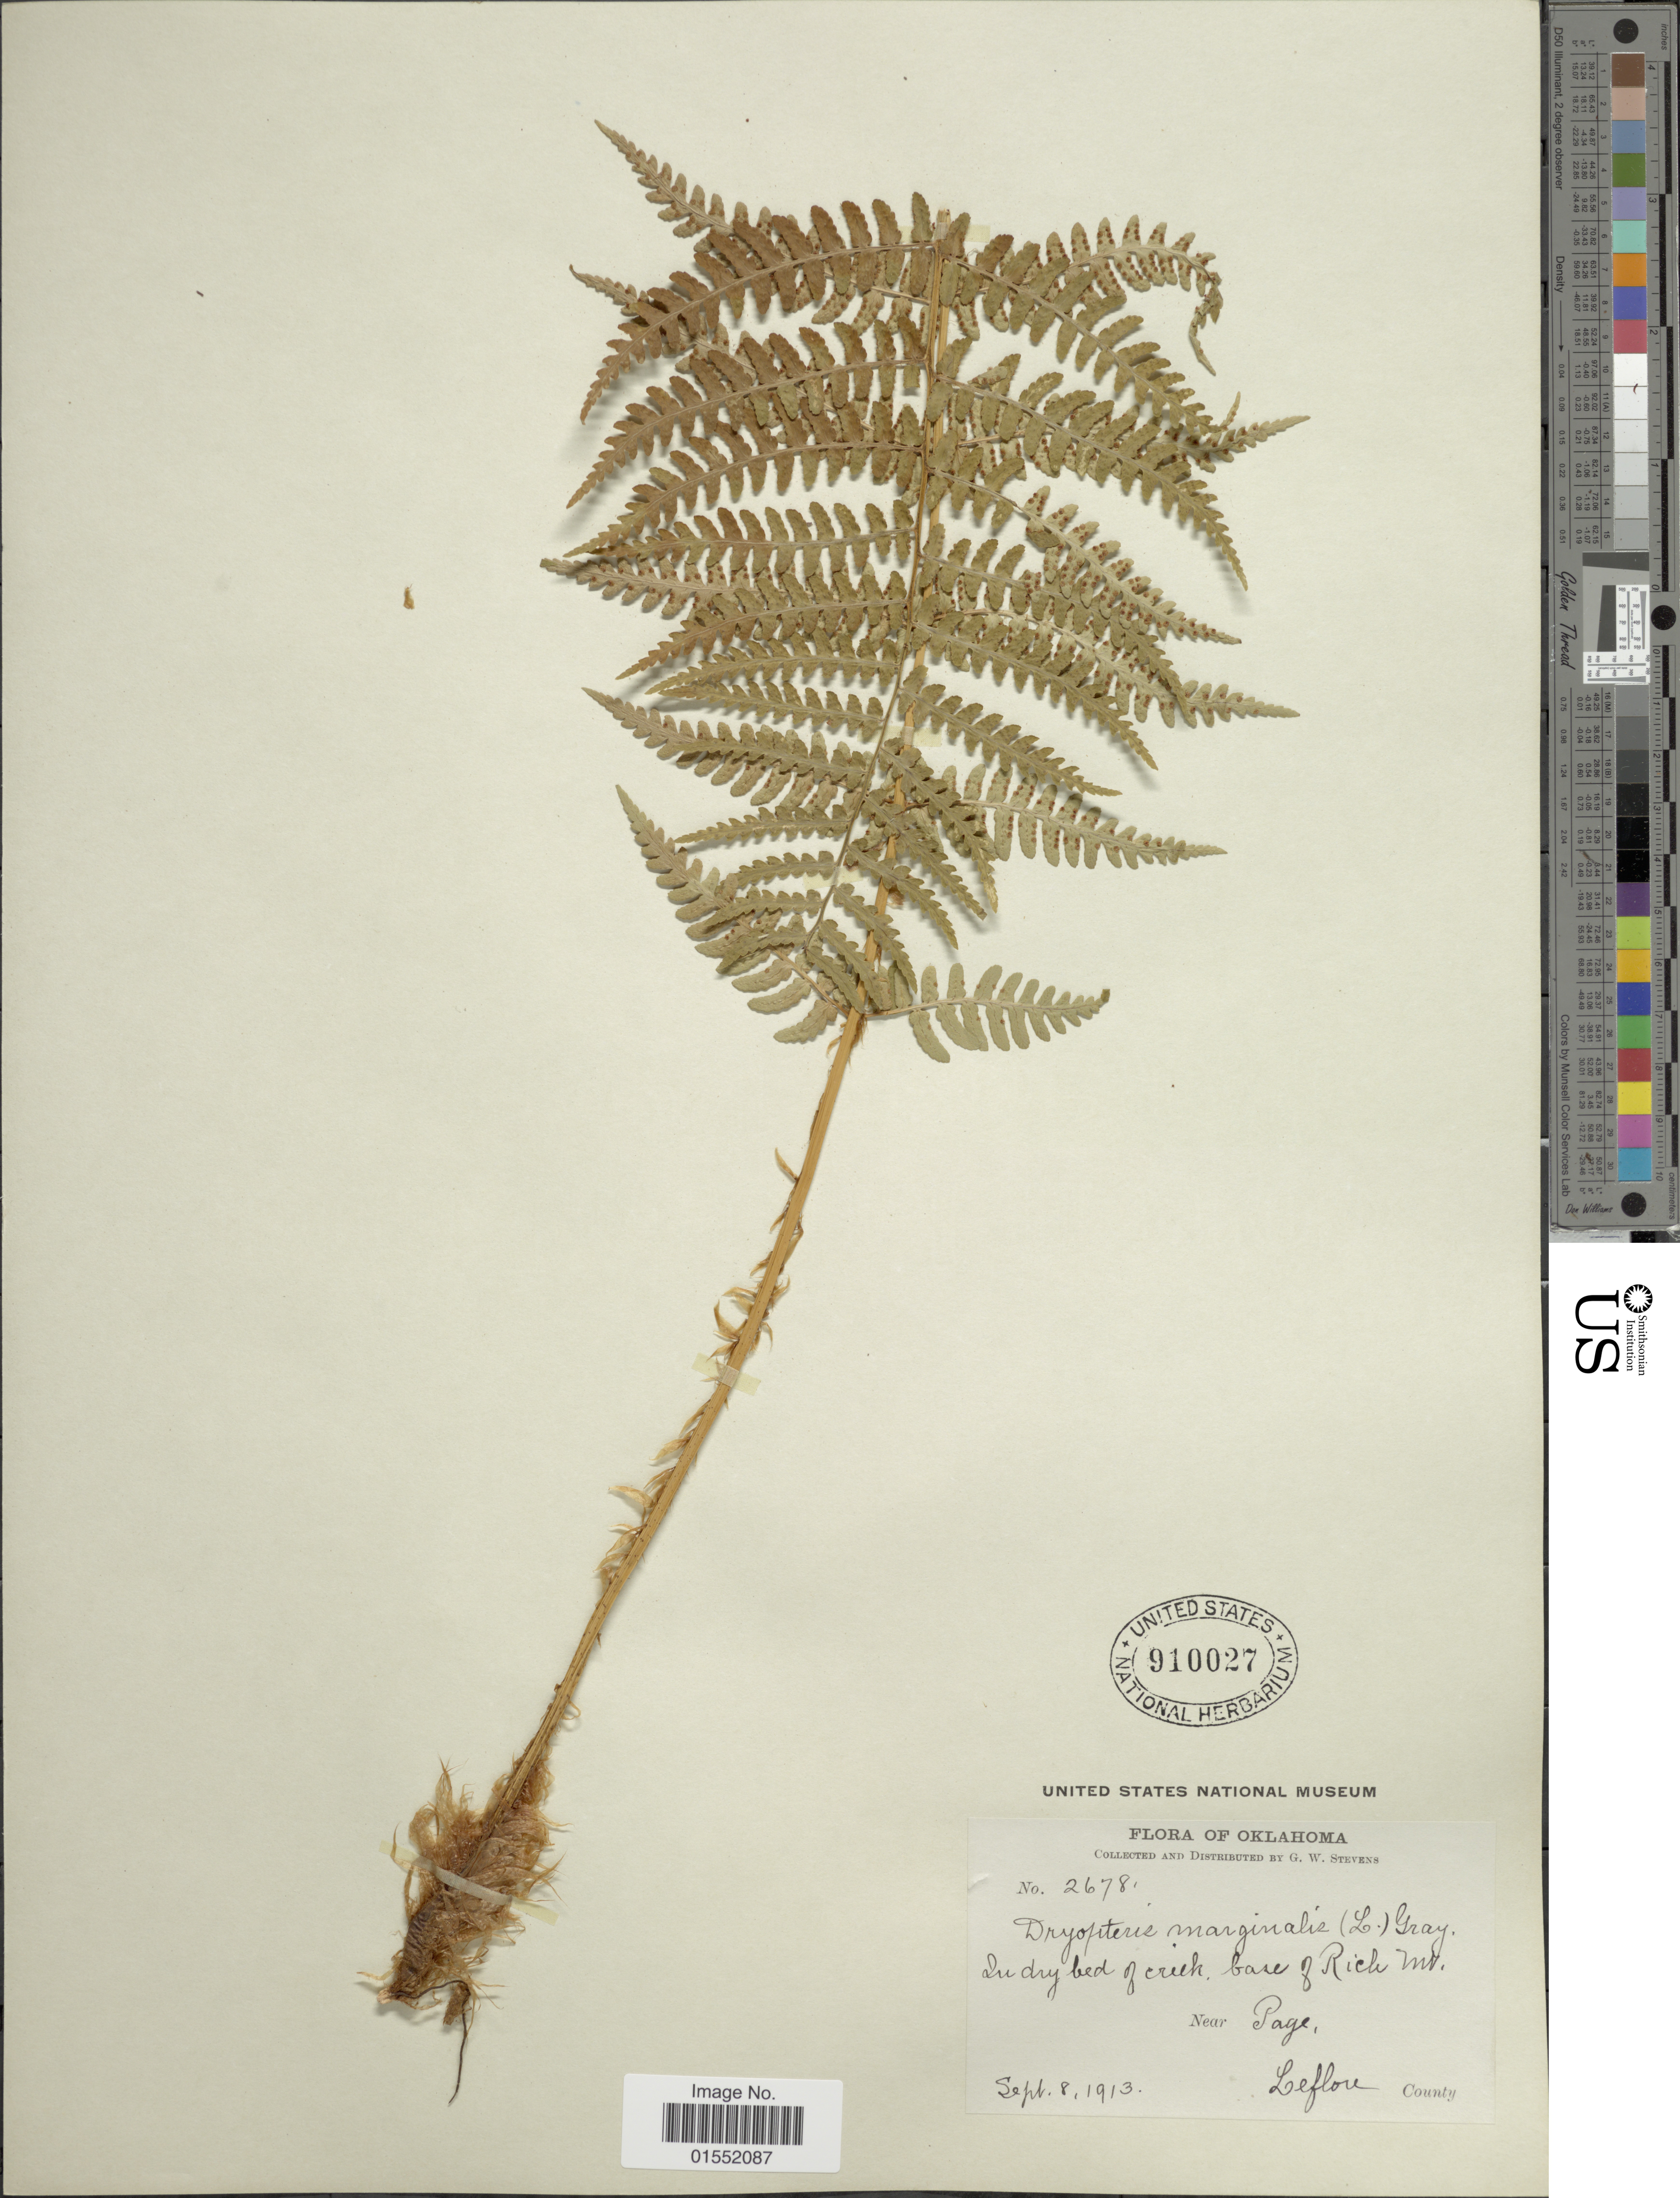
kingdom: Plantae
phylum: Tracheophyta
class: Polypodiopsida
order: Polypodiales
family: Dryopteridaceae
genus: Dryopteris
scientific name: Dryopteris marginalis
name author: (L.) A. Gray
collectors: G. W. Stevens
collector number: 2678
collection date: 1913-09-08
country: United States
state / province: Oklahoma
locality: In dry bed of creek, base of Rich Mt., Near Page, Leflore County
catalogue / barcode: US 910027